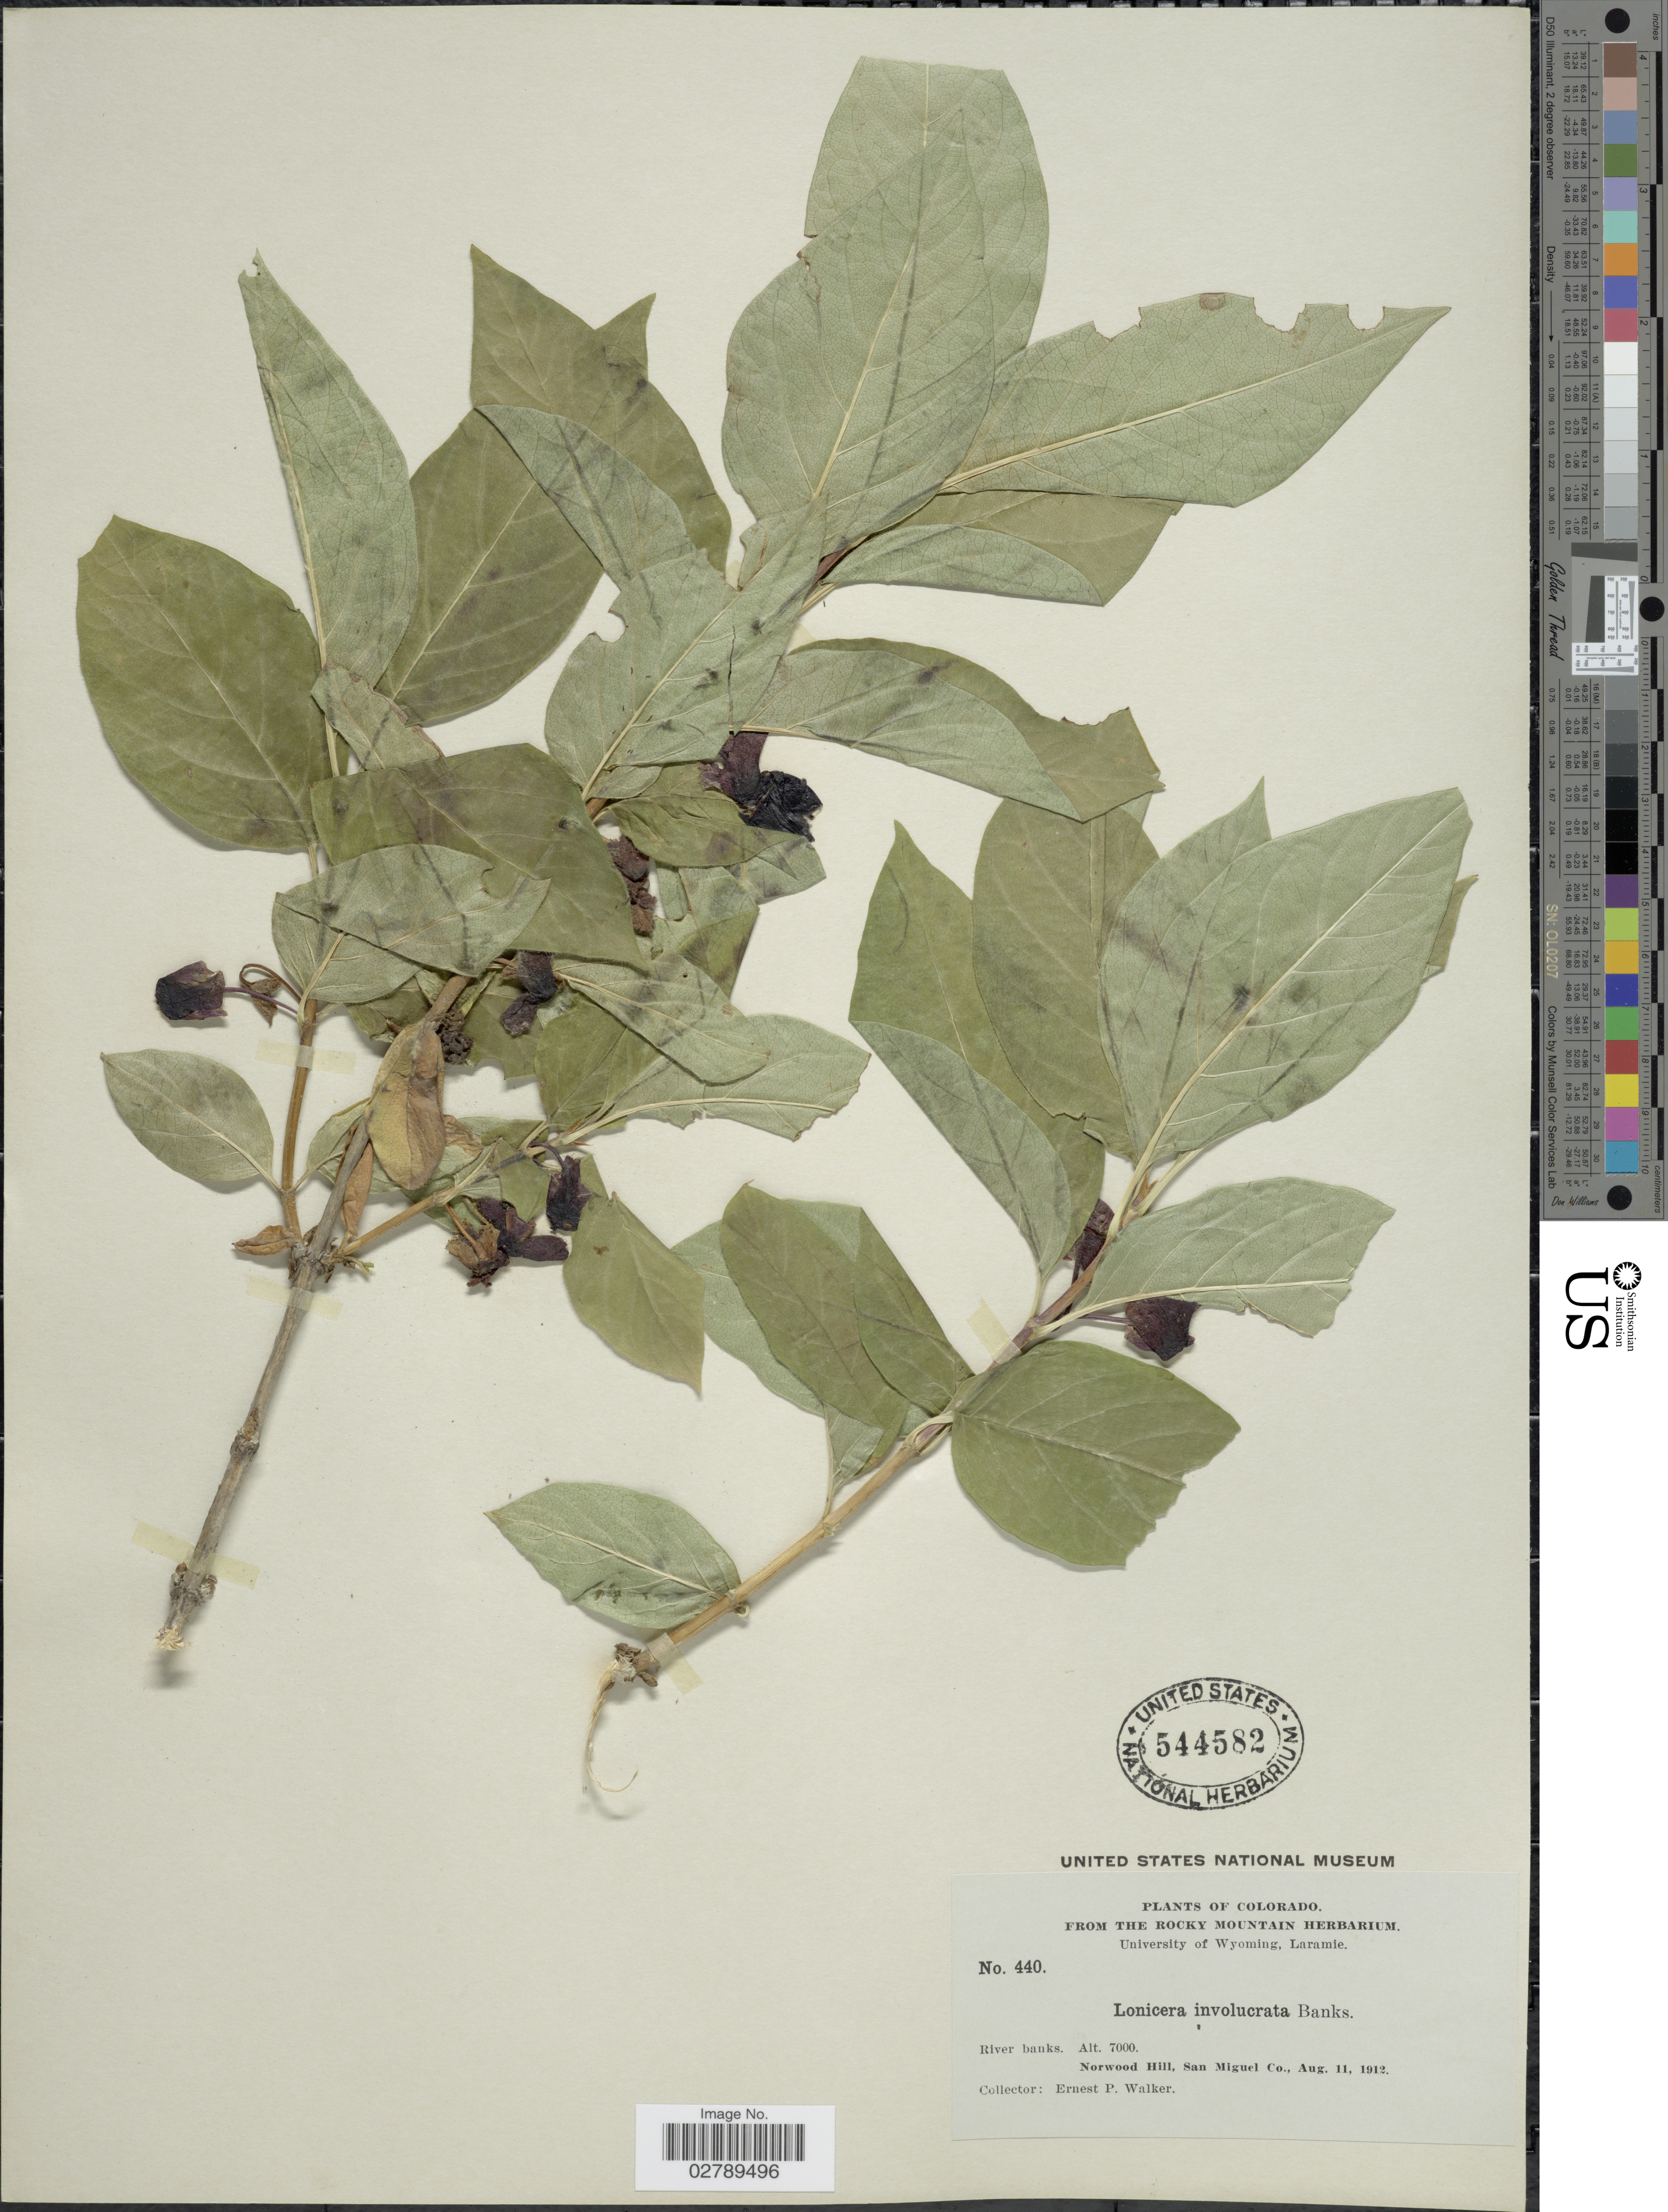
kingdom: Plantae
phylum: Tracheophyta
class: Magnoliopsida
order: Dipsacales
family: Caprifoliaceae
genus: Lonicera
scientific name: Lonicera involucrata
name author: (Richardson) Banks ex Spreng.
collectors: E. P. Walker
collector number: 440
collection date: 1912-08-11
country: United States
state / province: Colorado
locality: River banks. Norwood Hill, San Miguel Co.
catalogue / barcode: US 544582